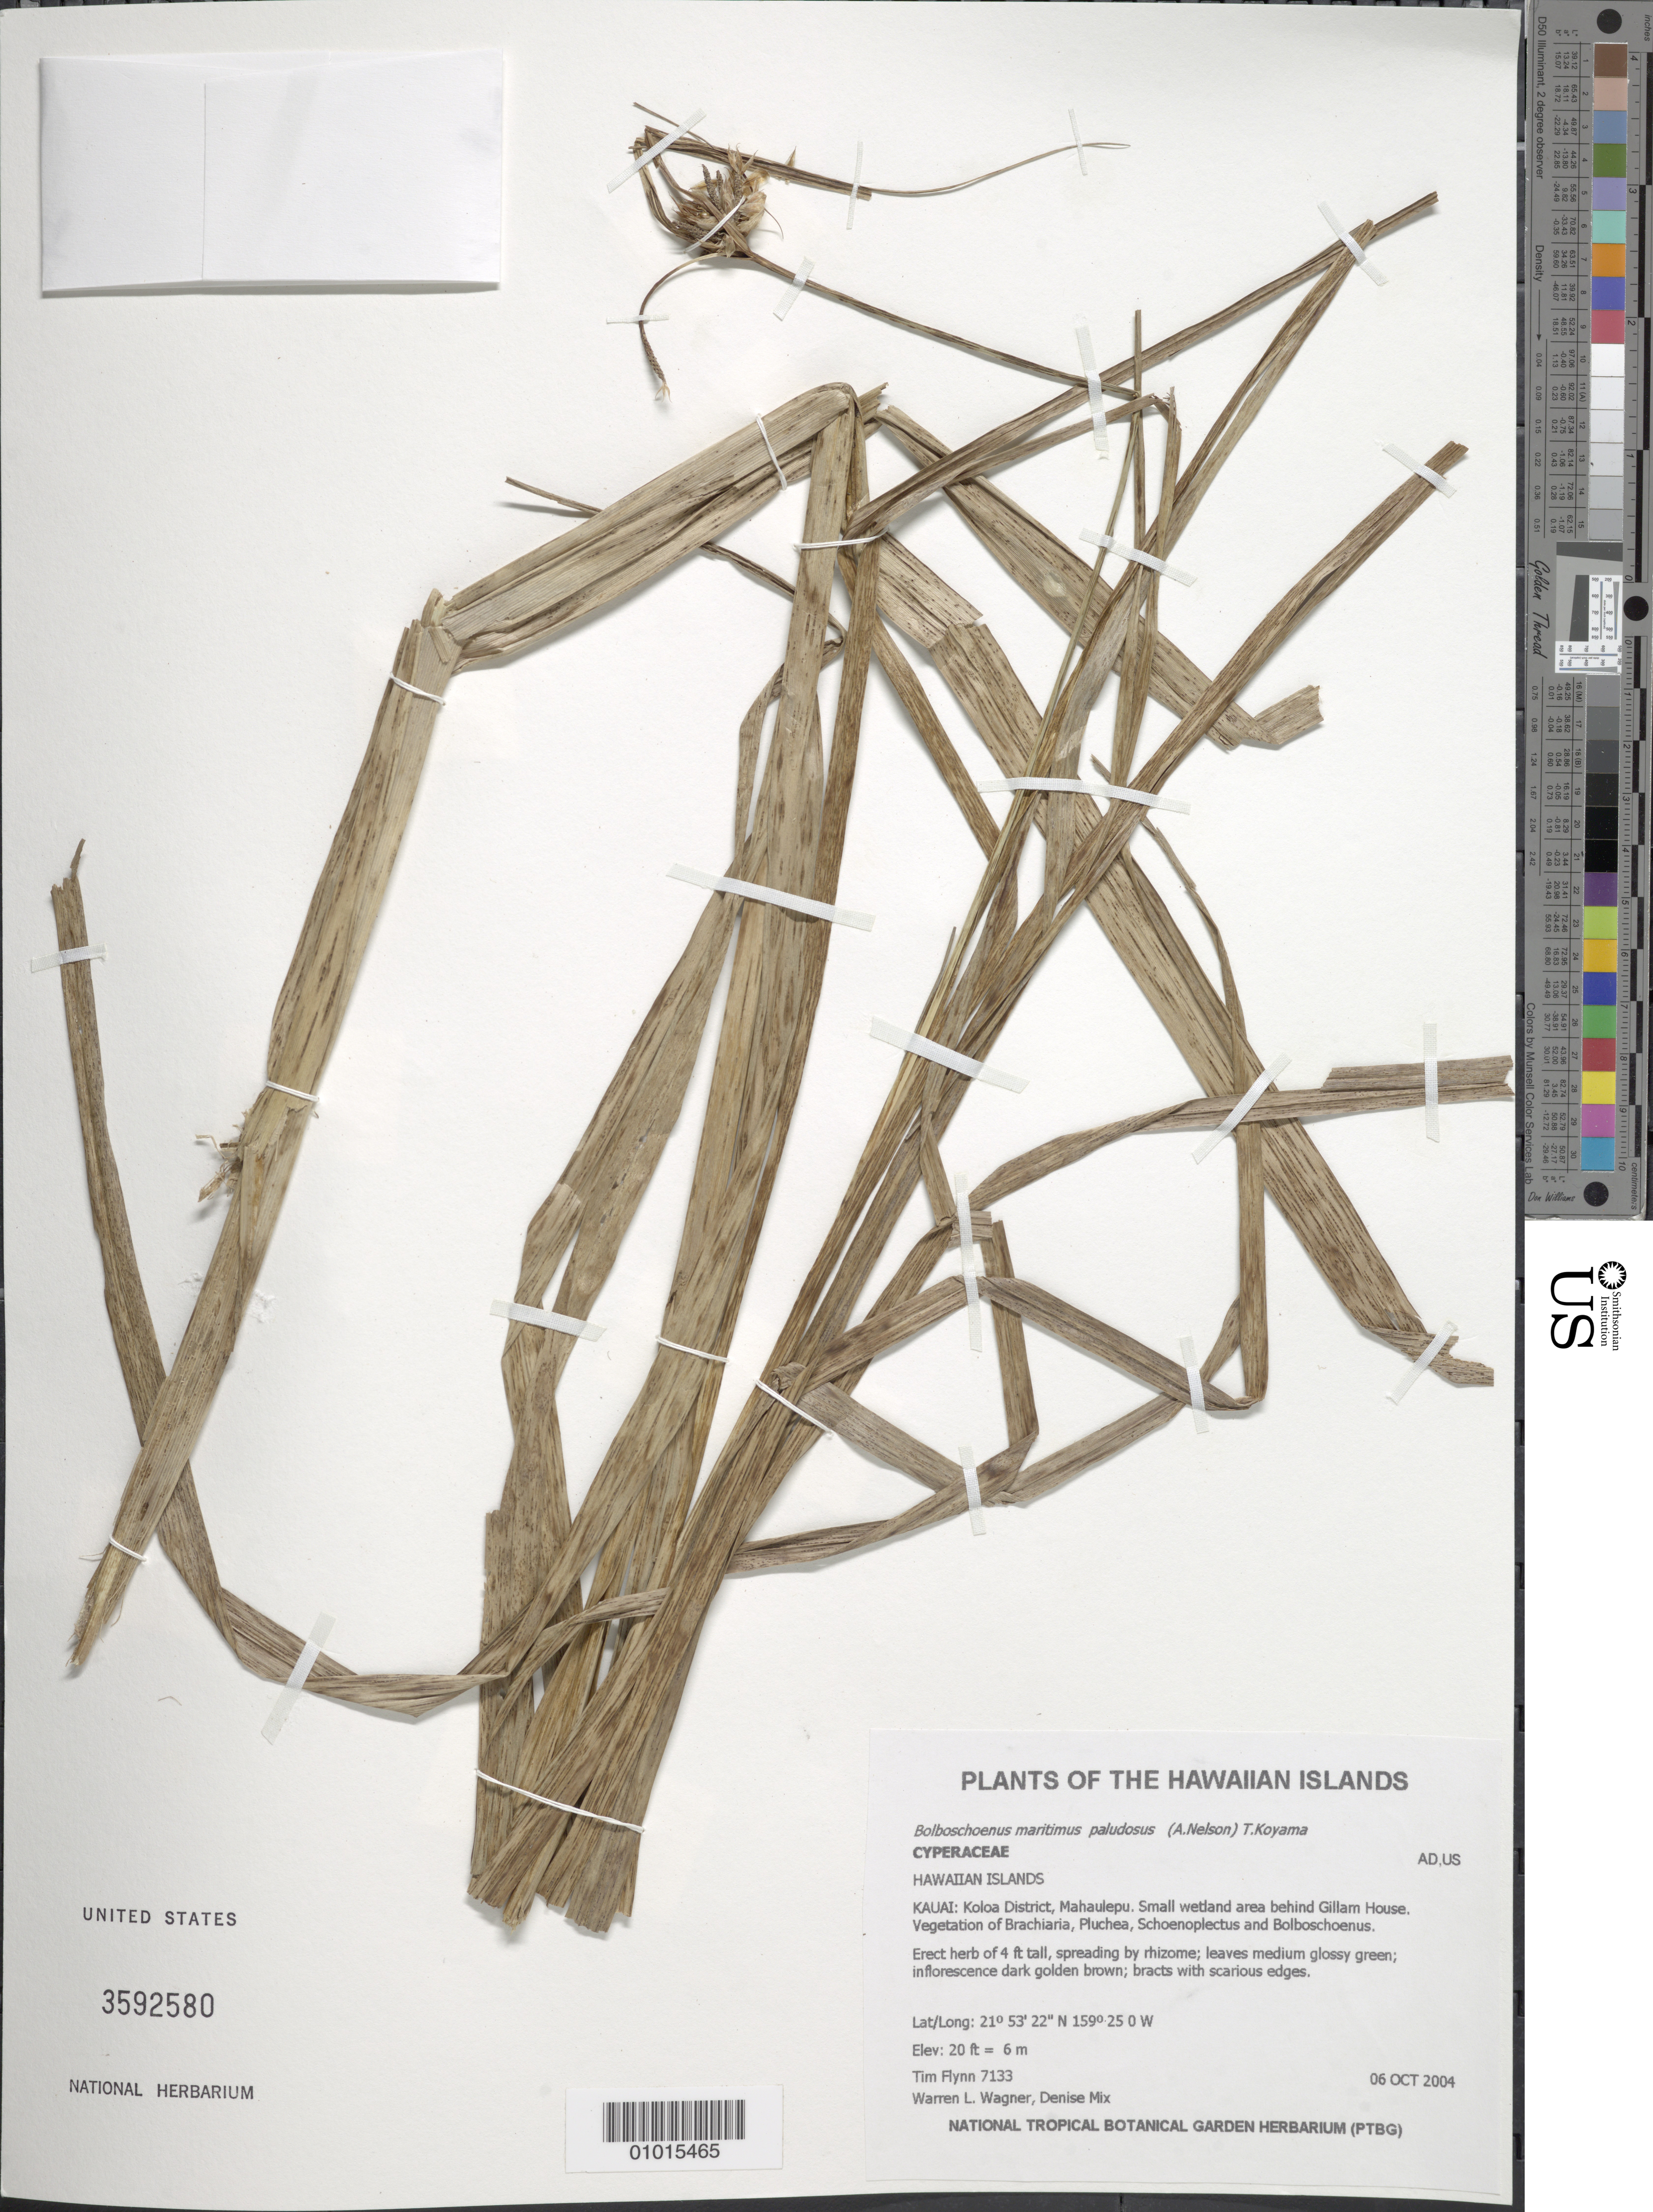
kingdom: Plantae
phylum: Tracheophyta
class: Liliopsida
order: Poales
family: Cyperaceae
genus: Bolboschoenus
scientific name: Bolboschoenus maritimus subsp. paludosus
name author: (A. Nelson) T. Koyama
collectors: T. W. Flynn, W. L. Wagner & D. Mix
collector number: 7133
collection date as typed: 6 Oct 2004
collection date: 2004-10-06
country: United States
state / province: Hawaii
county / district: Kauai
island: Kaua'i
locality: Koloa District, Mahaulepu.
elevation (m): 6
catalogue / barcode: US 3592580